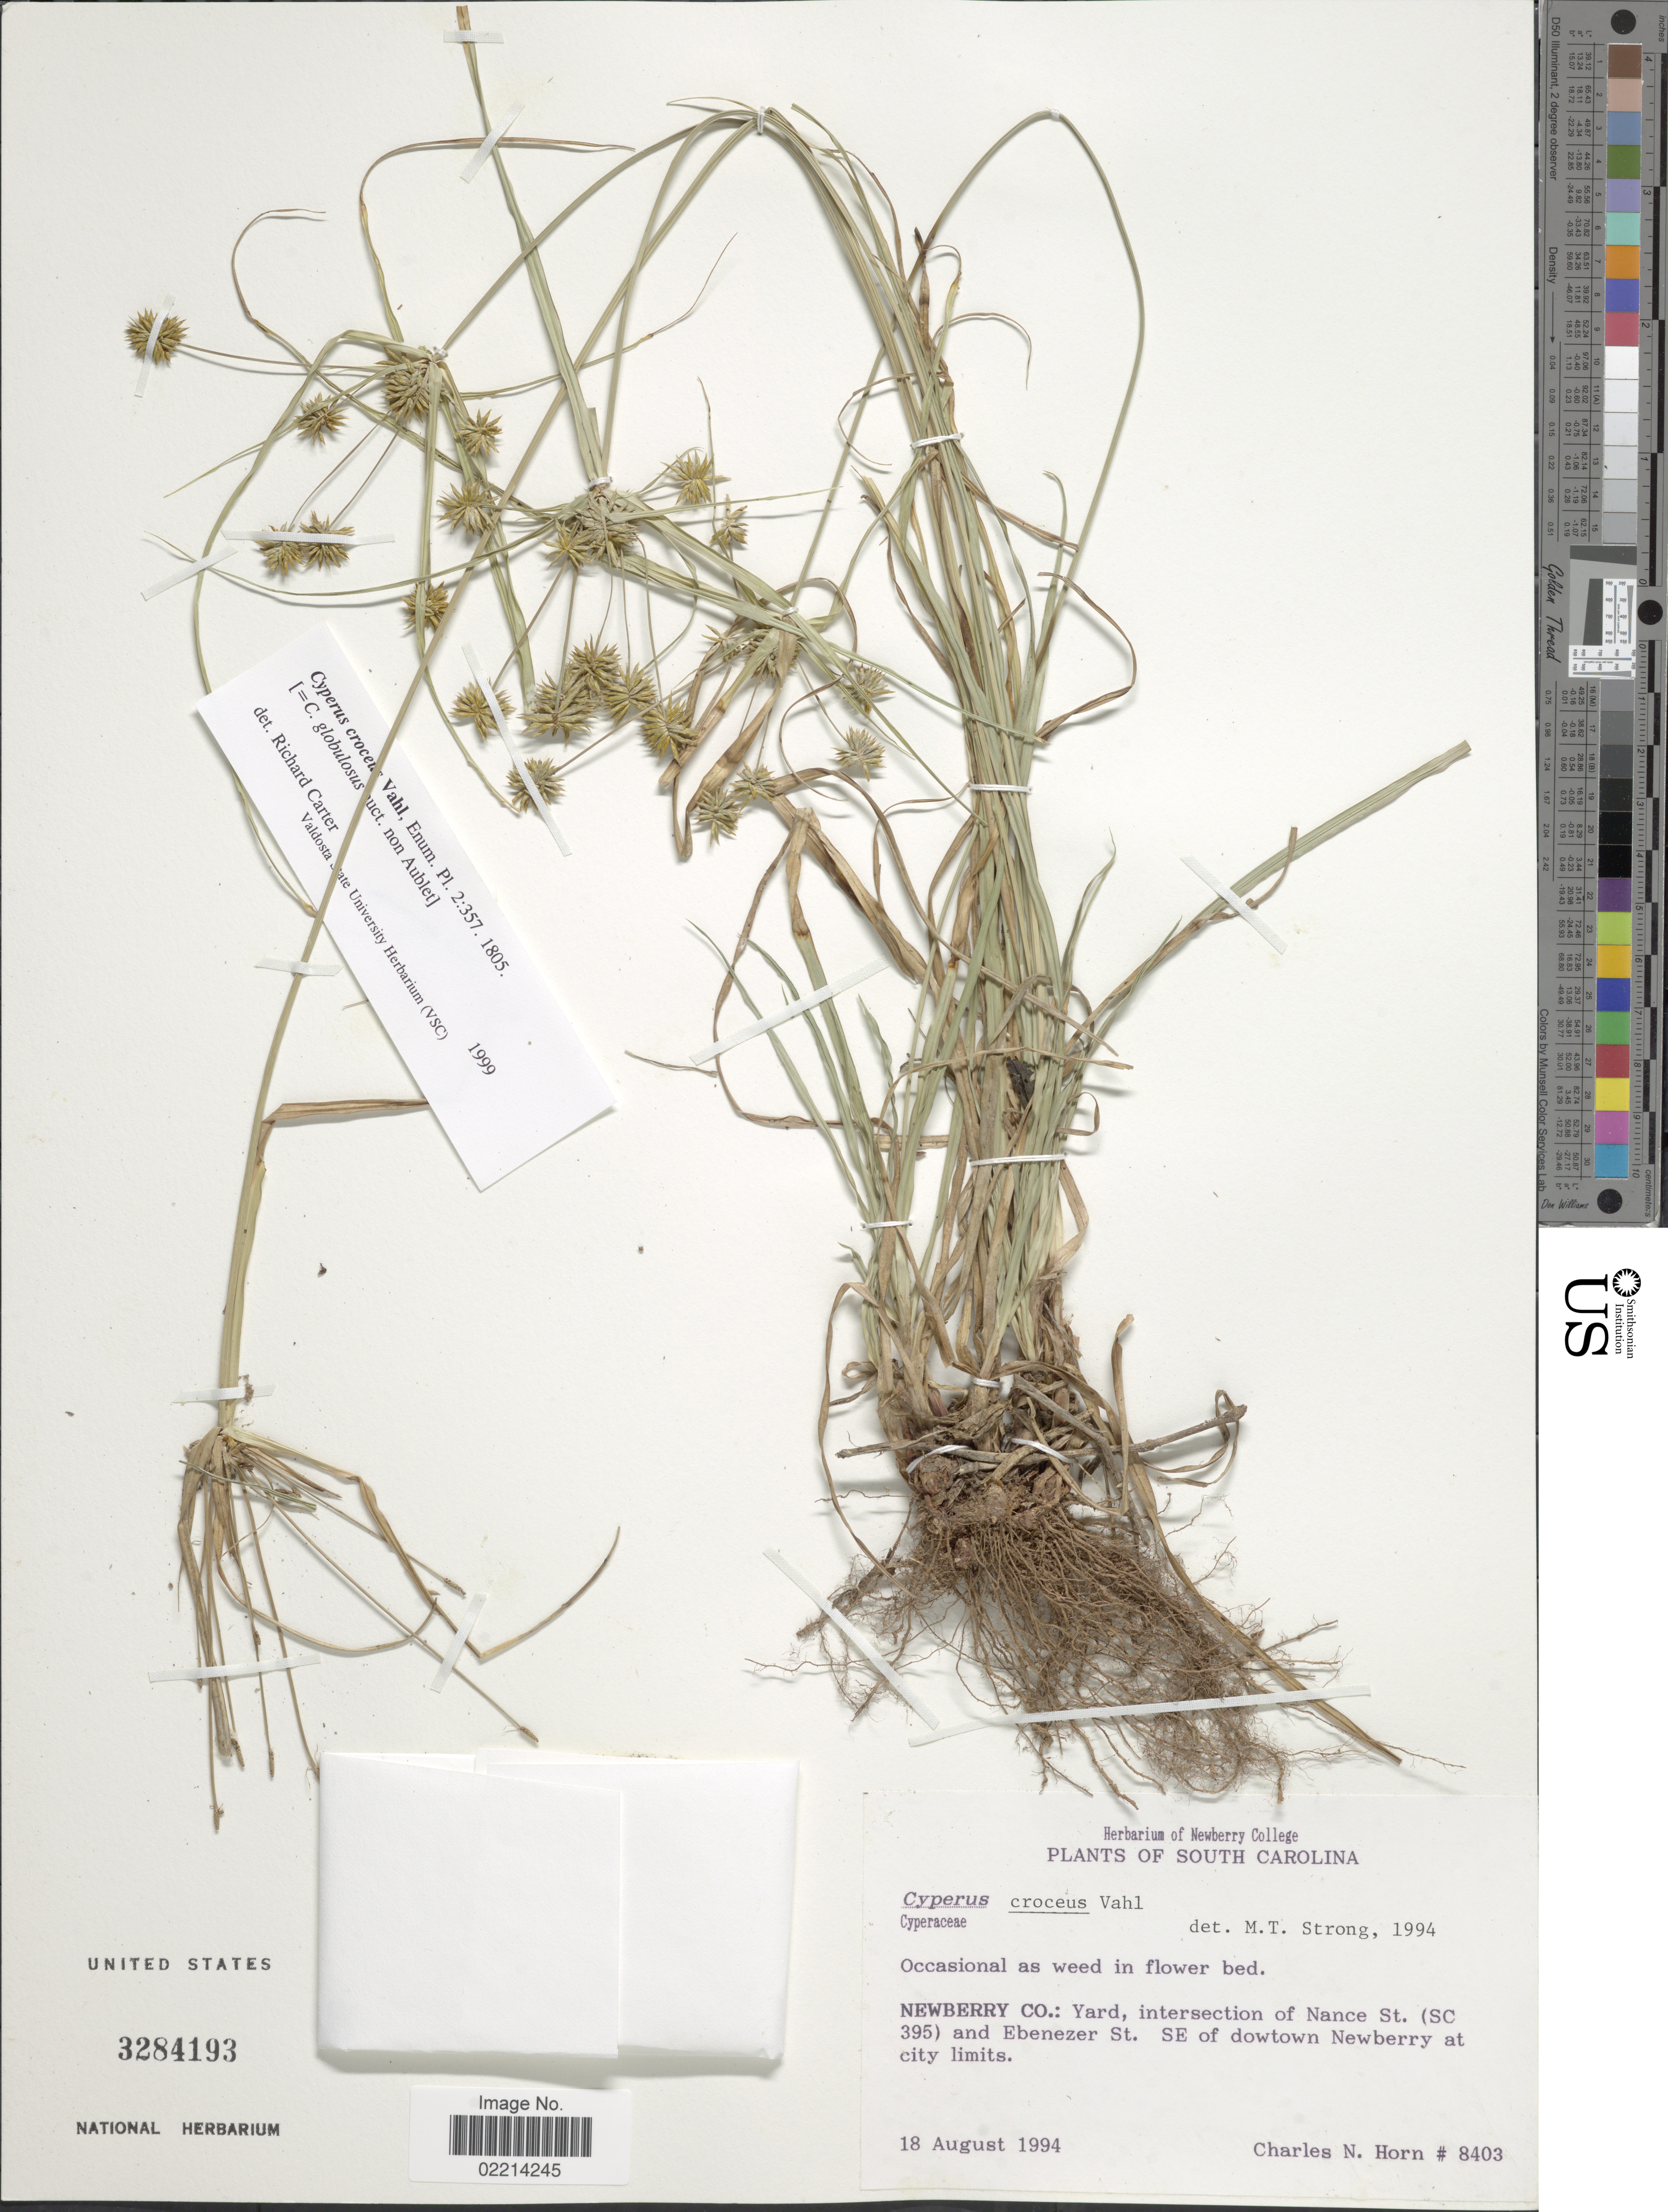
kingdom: Plantae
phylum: Tracheophyta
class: Liliopsida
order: Poales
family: Cyperaceae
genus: Cyperus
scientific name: Cyperus croceus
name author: Vahl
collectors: C. N. Horn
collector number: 8403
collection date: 1994-08-18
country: United States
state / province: South Carolina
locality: Newberry Co: Yard, intersection of Nance St (SC 395) and Ebenezer St. SE of downtown Newberry at city limits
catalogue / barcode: US 3284193